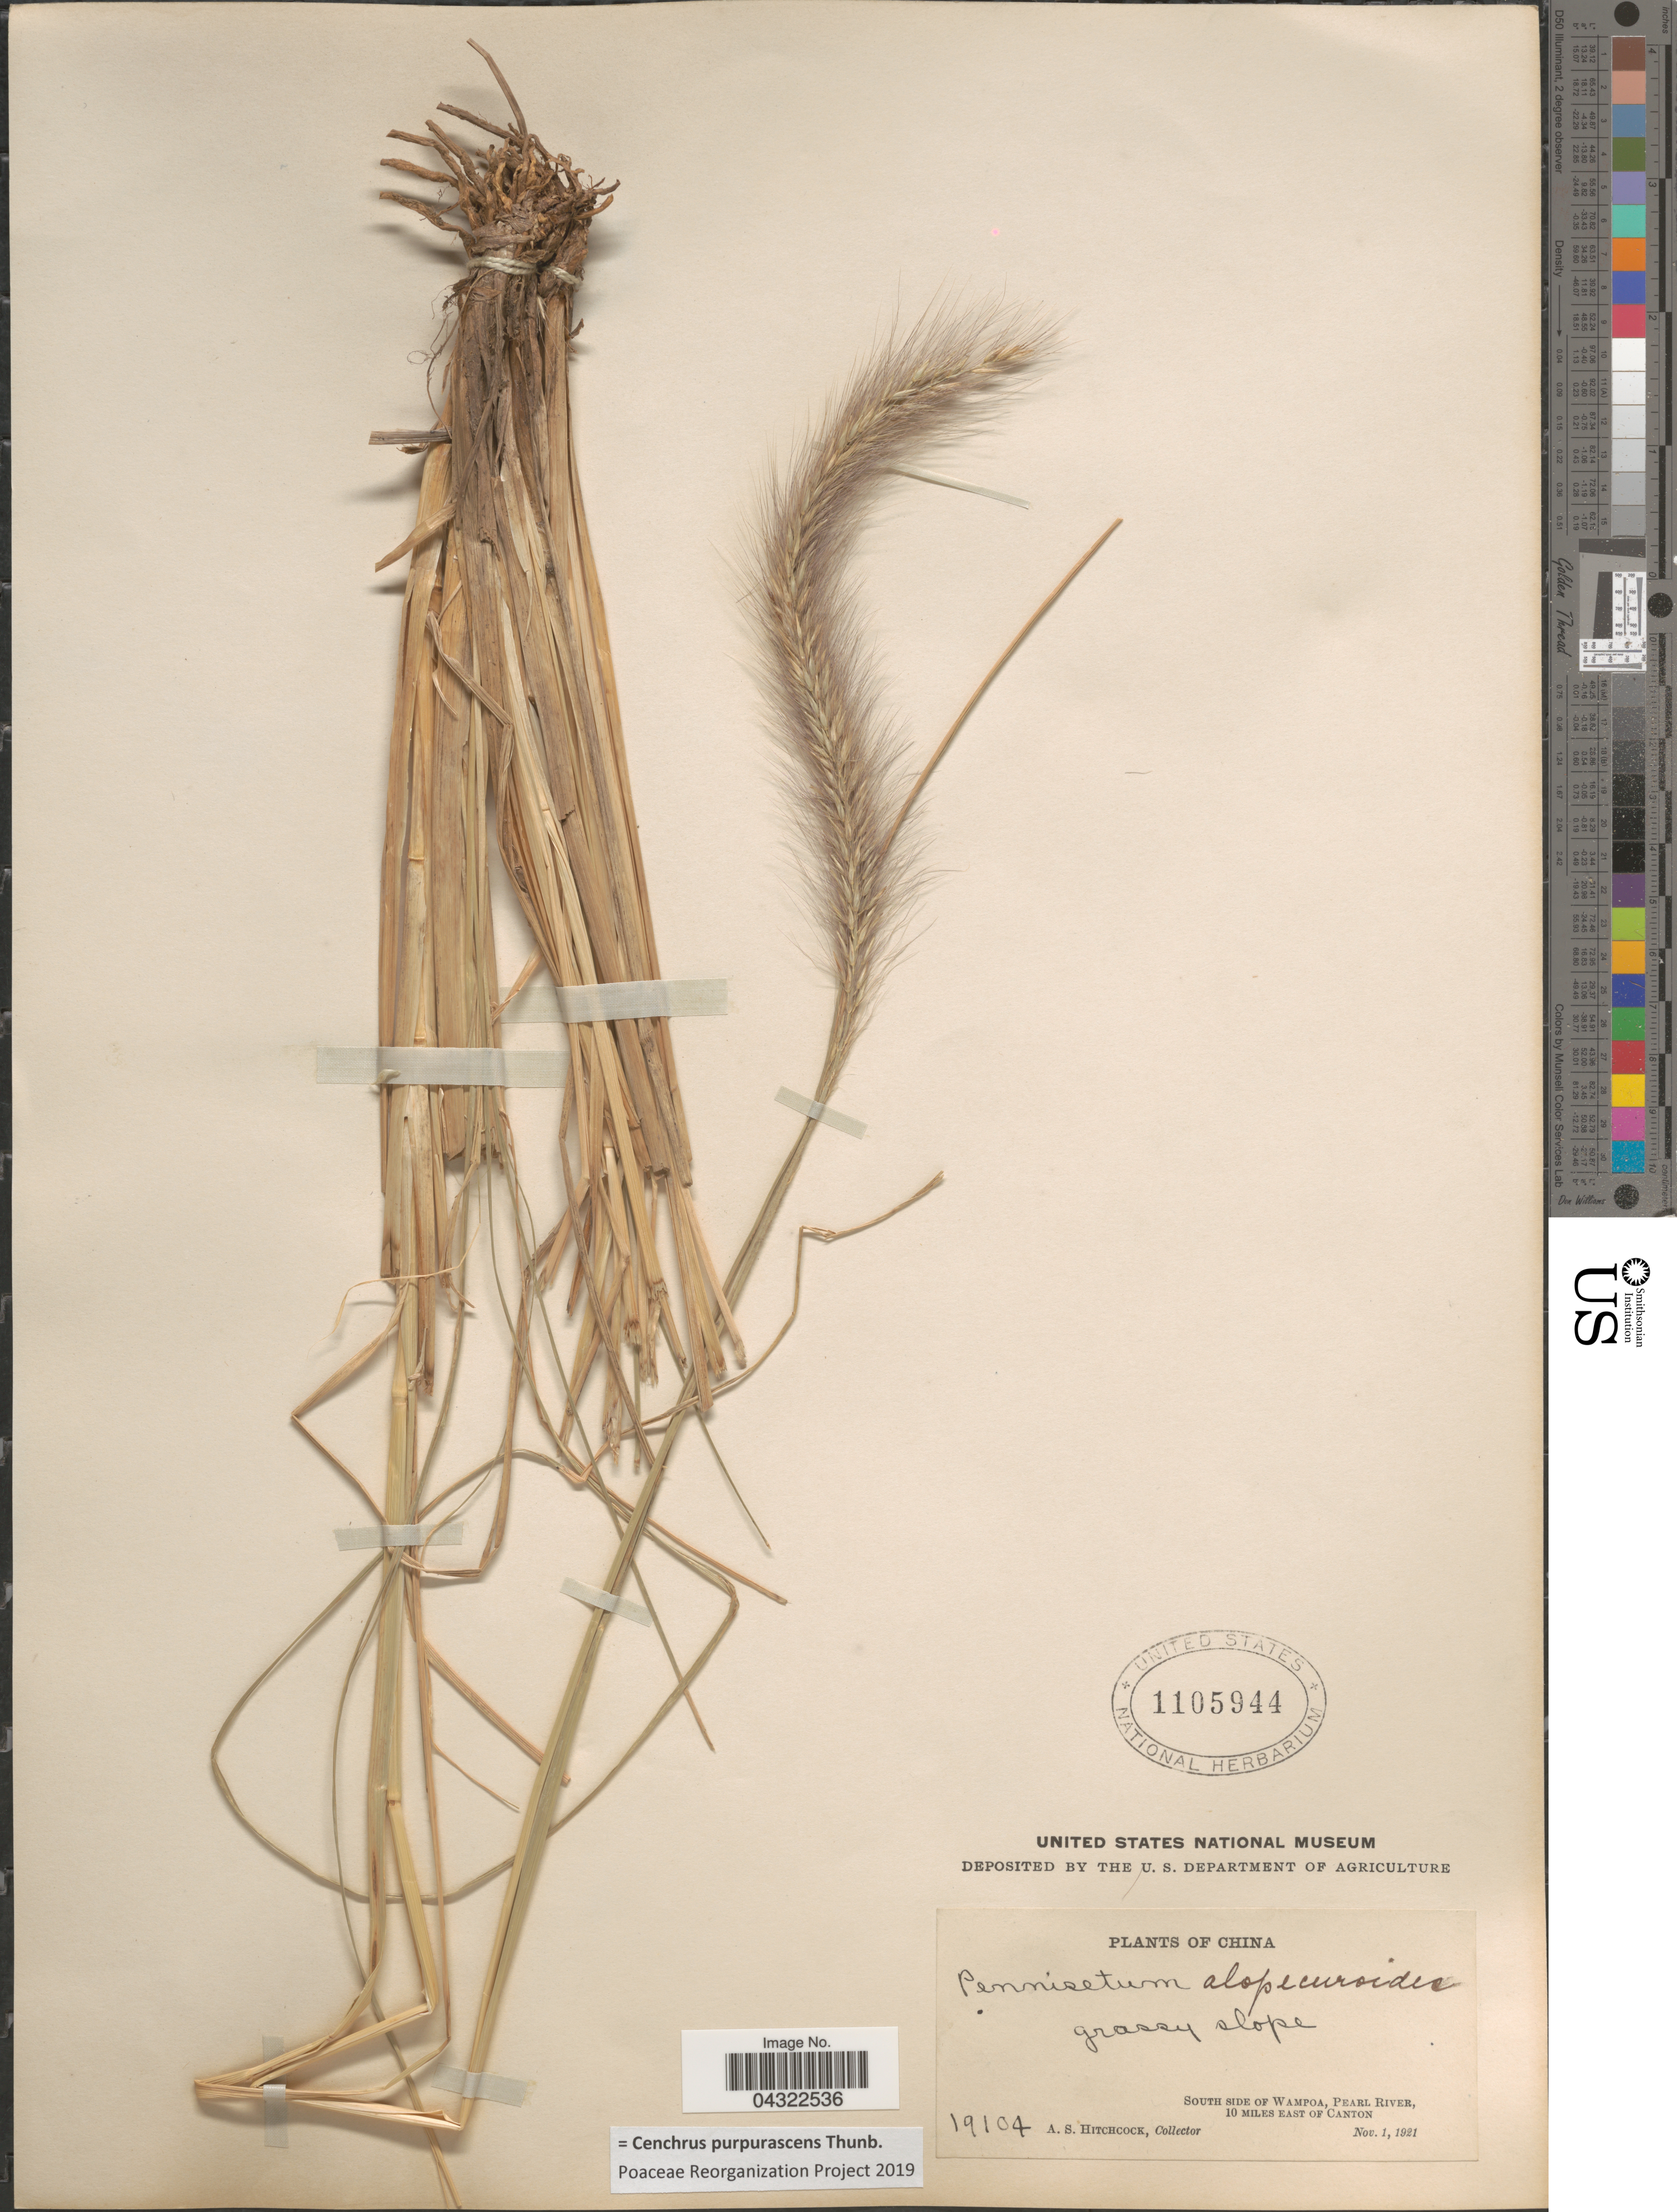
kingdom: Plantae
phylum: Tracheophyta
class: Liliopsida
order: Poales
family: Poaceae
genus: Cenchrus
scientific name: Cenchrus purpurascens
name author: Thunb.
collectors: A. S. Hitchcock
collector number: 19104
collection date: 1921-11-01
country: China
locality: Grassy slope. South Side Of Wampoa, Pearl River, 10 Miles East Of Canton.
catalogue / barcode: US 1105944